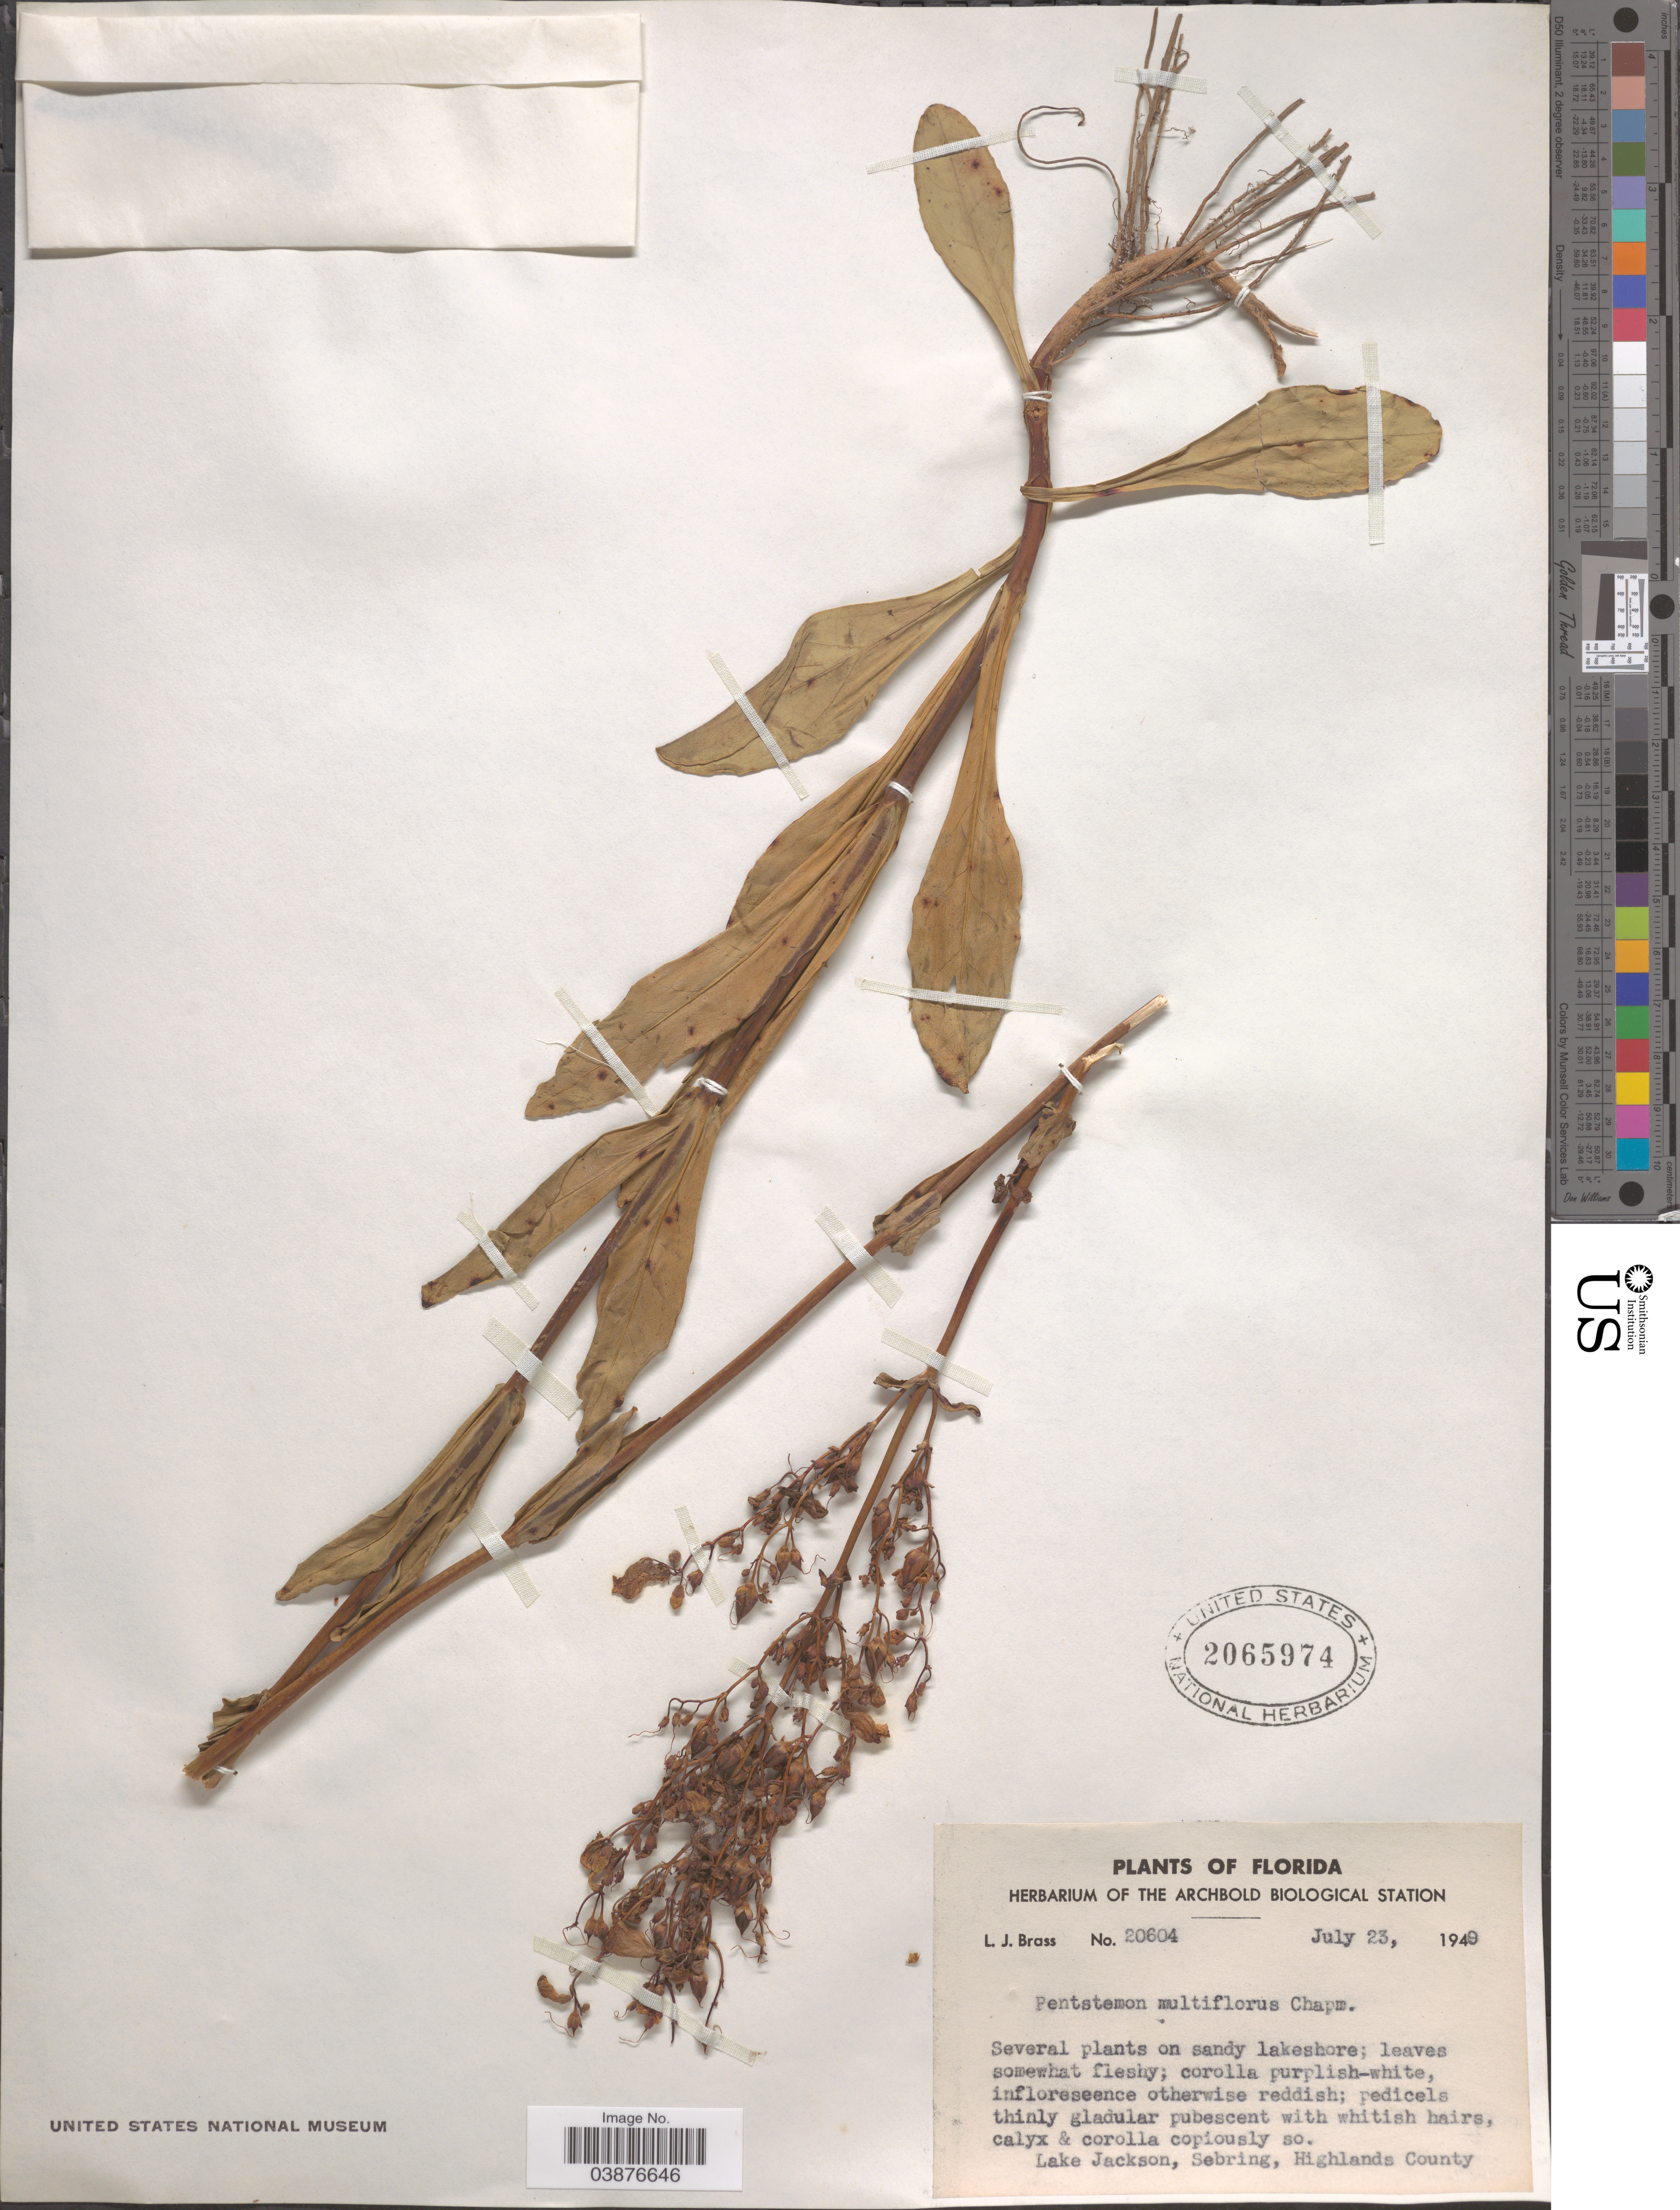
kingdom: Plantae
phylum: Tracheophyta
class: Magnoliopsida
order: Lamiales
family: Plantaginaceae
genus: Penstemon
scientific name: Penstemon multiflorus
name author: (Benth.) Chapm. ex Small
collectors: L. J. Brass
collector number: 20604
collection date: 1949-07-23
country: United States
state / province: Florida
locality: Lake Jackson, Sebring, Highlands County.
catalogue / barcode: US 2065974